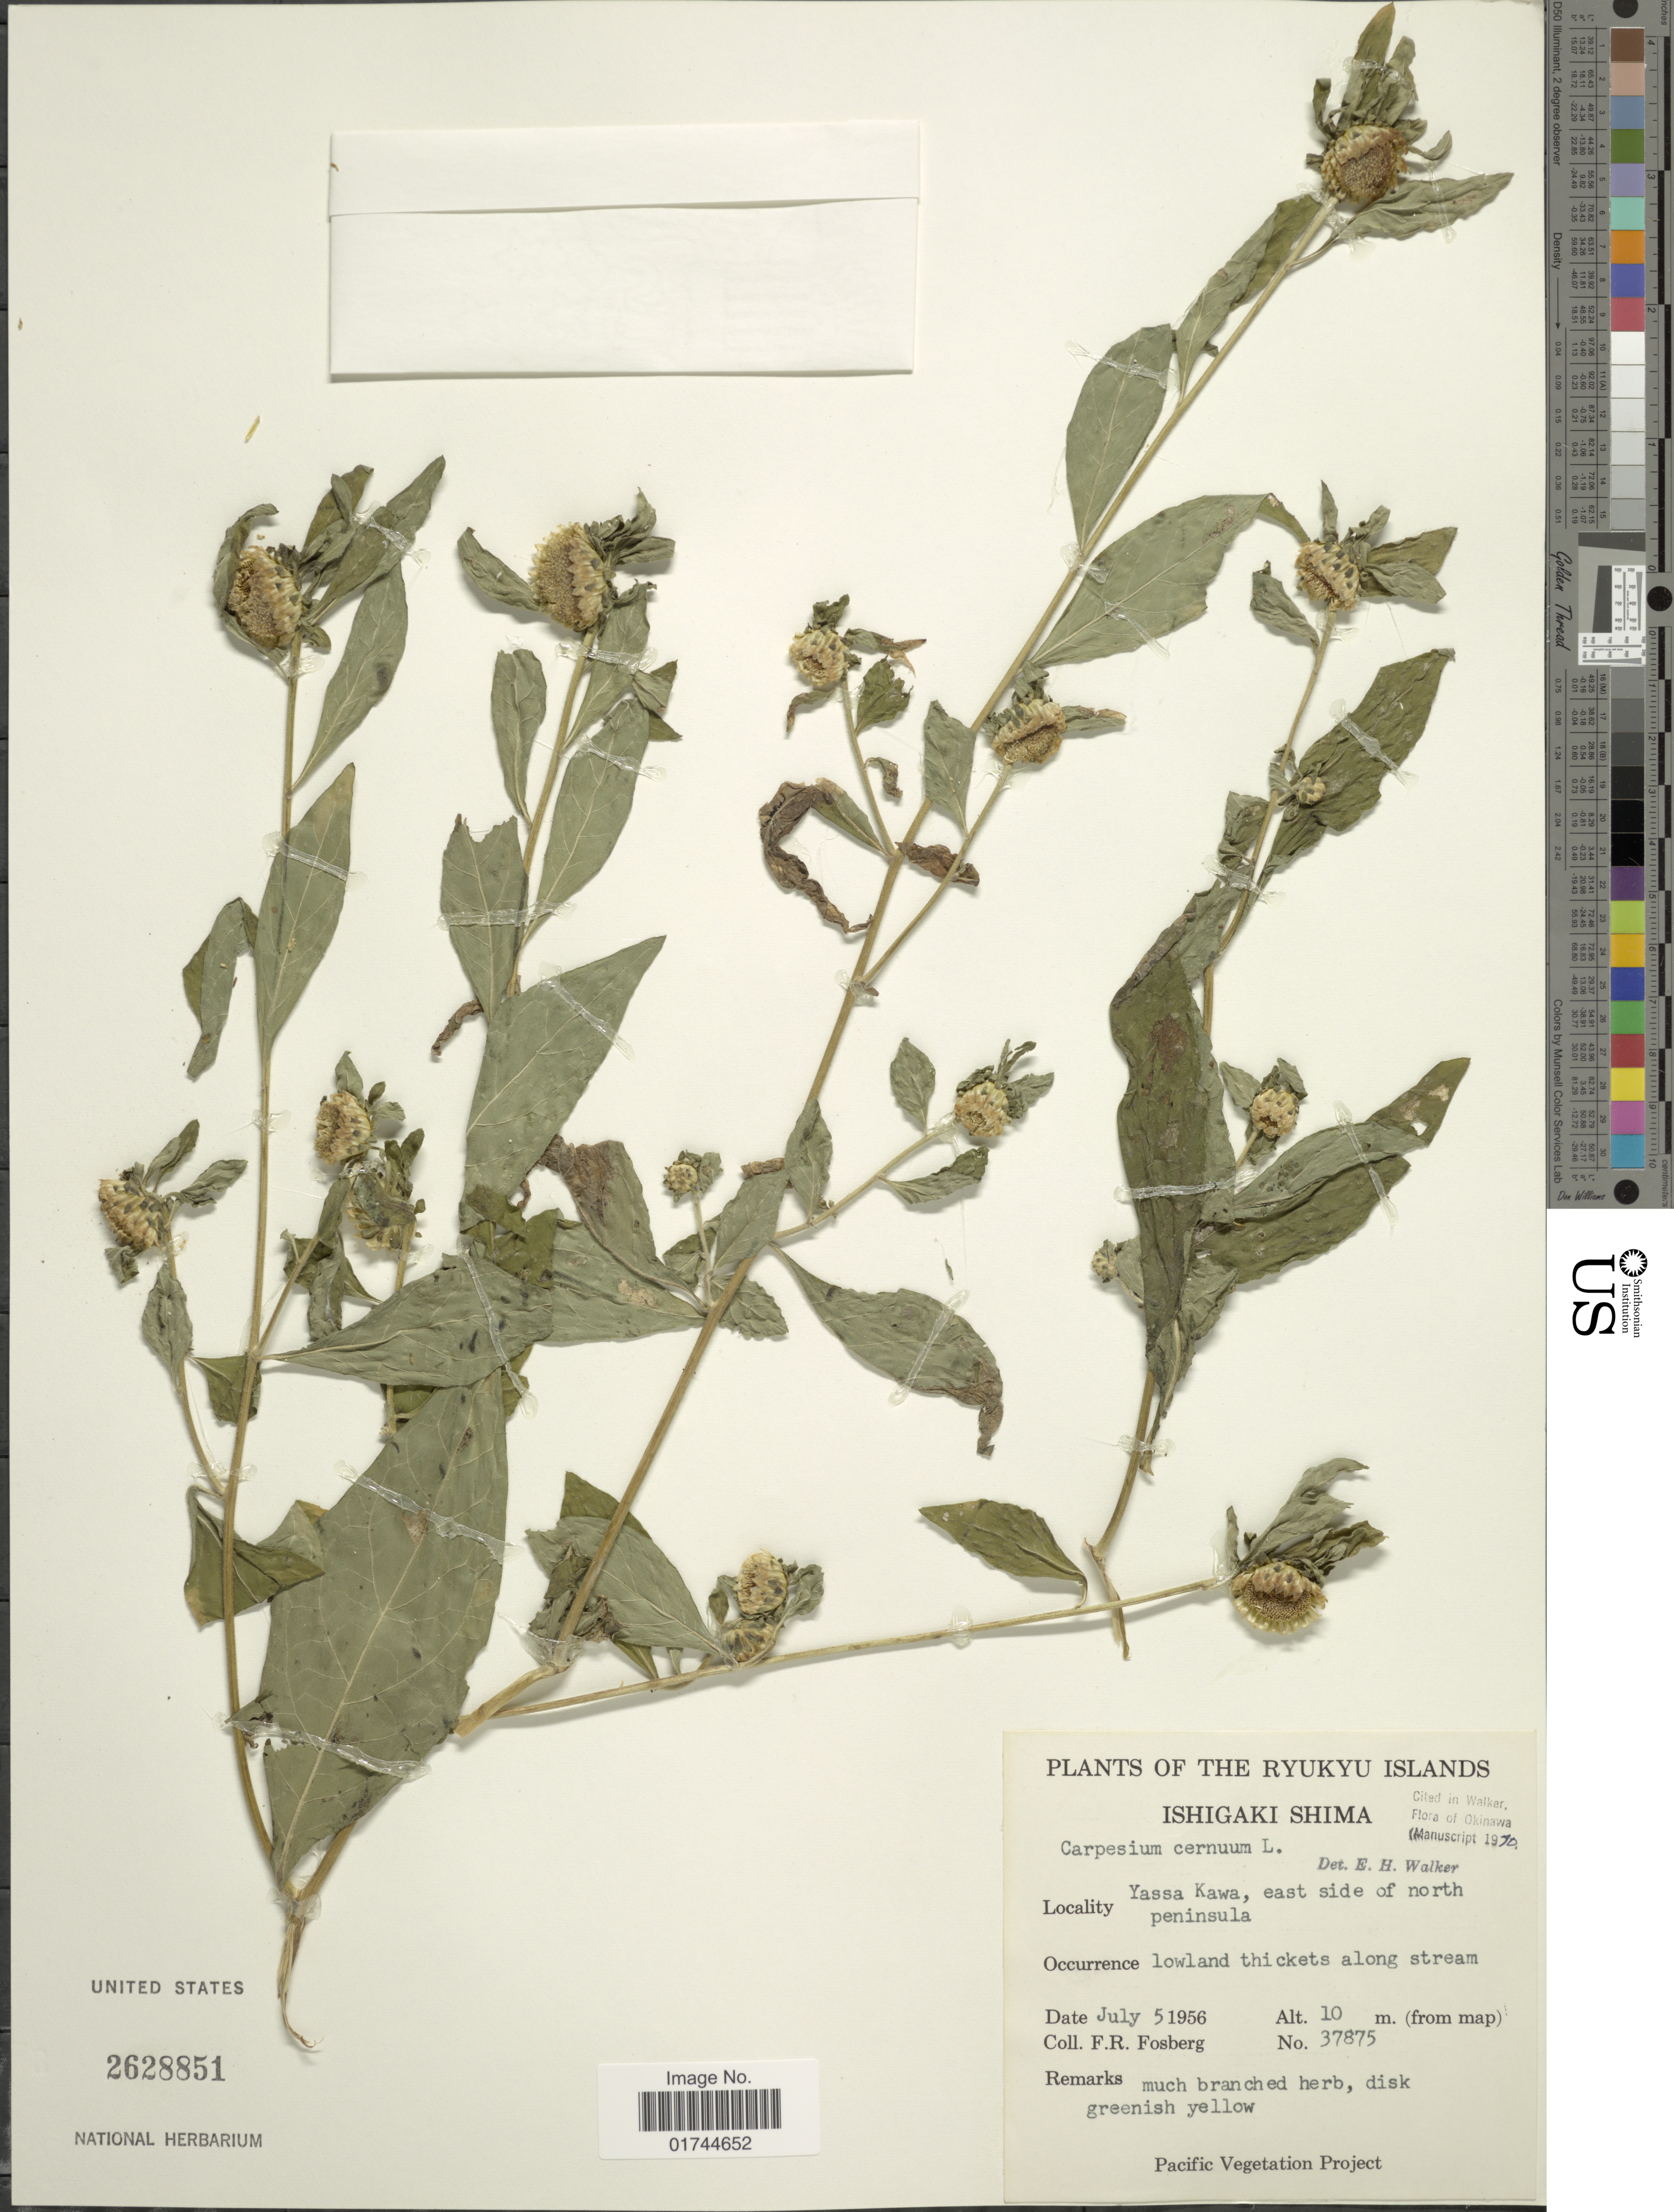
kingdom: Plantae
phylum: Tracheophyta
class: Magnoliopsida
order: Asterales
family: Asteraceae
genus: Carpesium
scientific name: Carpesium cernum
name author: L.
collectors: F. R. Fosberg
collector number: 37875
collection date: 1956-07-05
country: Japan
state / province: Okinawa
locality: Ryukyu Islands, Ishigaki Shima, Yassa Kawa, east side of North peninsula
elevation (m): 10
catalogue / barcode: US 2628851